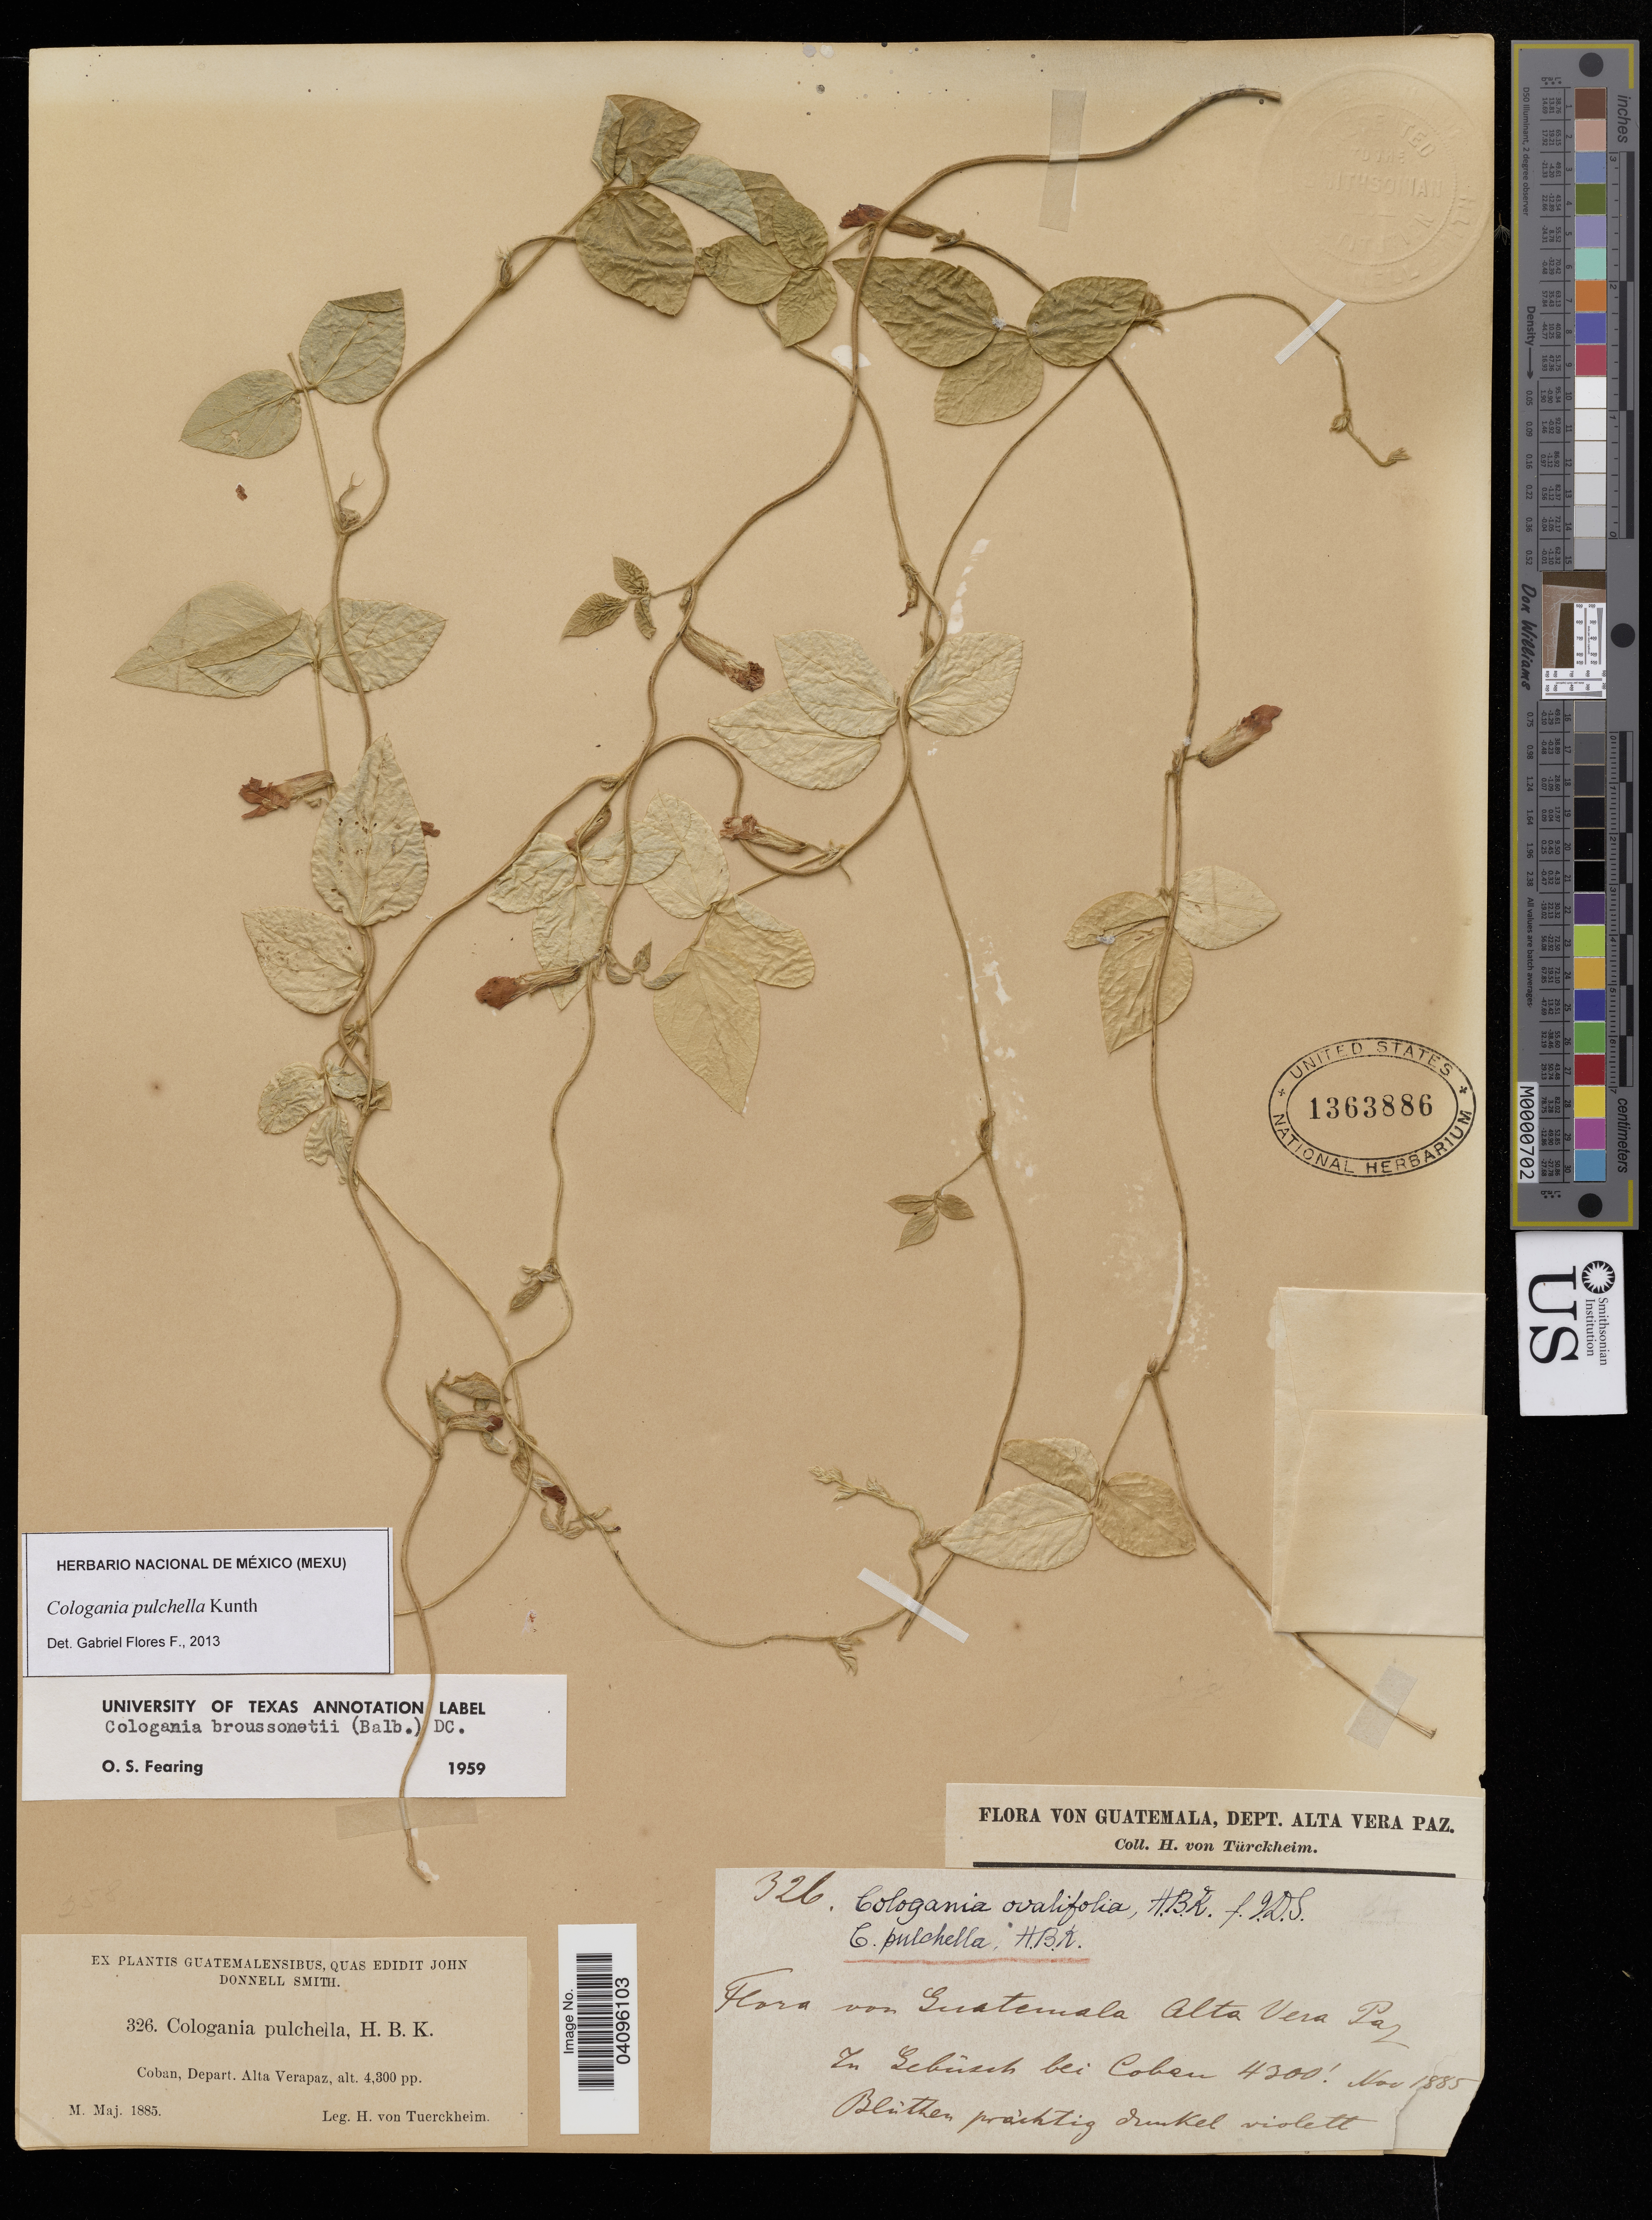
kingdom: Plantae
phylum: Tracheophyta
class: Magnoliopsida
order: Fabales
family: Fabaceae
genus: Cologania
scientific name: Cologania pulchella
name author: Kunth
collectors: H. von Tuerckheim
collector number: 326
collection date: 1885-05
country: Guatemala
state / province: Alta Verapaz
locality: Coban.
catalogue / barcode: US 1363886